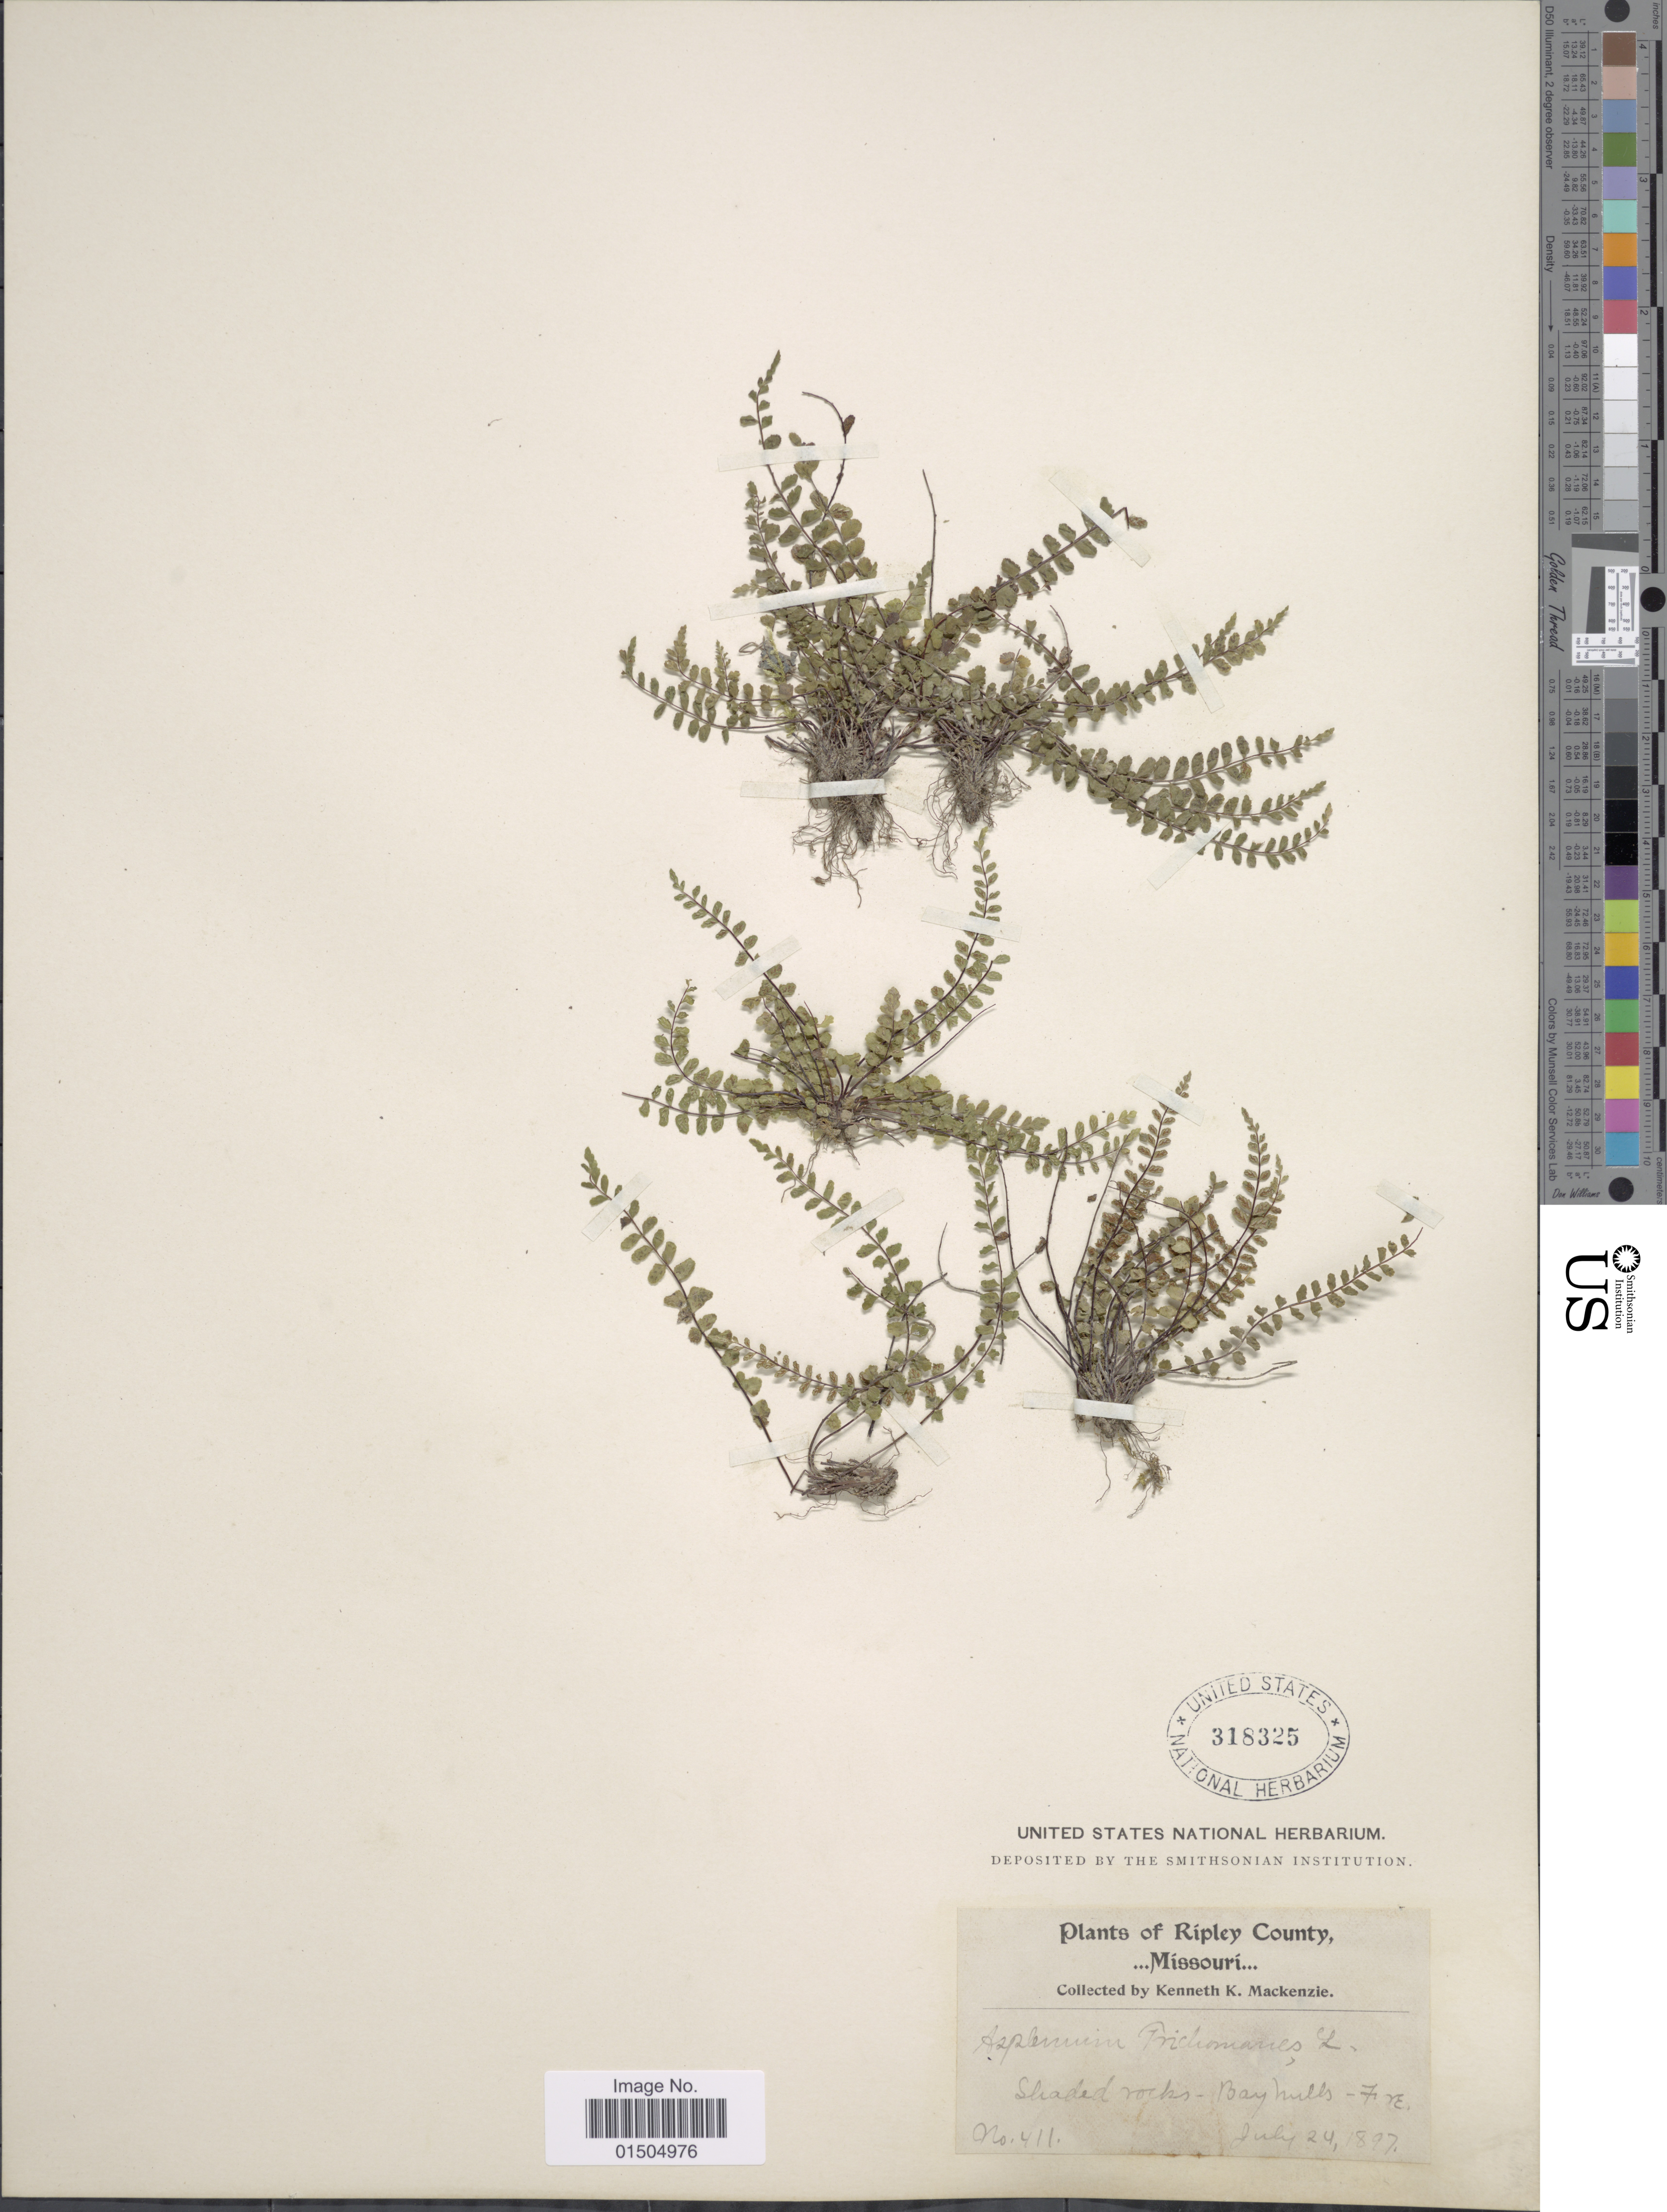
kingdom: Plantae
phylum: Tracheophyta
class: Polypodiopsida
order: Polypodiales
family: Aspleniaceae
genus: Asplenium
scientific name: Asplenium trichomanes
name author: L.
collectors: K. K. Mackenzie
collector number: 411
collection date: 1897-07-24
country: United States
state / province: Missouri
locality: Ripley County. Shaded rocks - Bay hills- Fre.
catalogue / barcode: US 318325